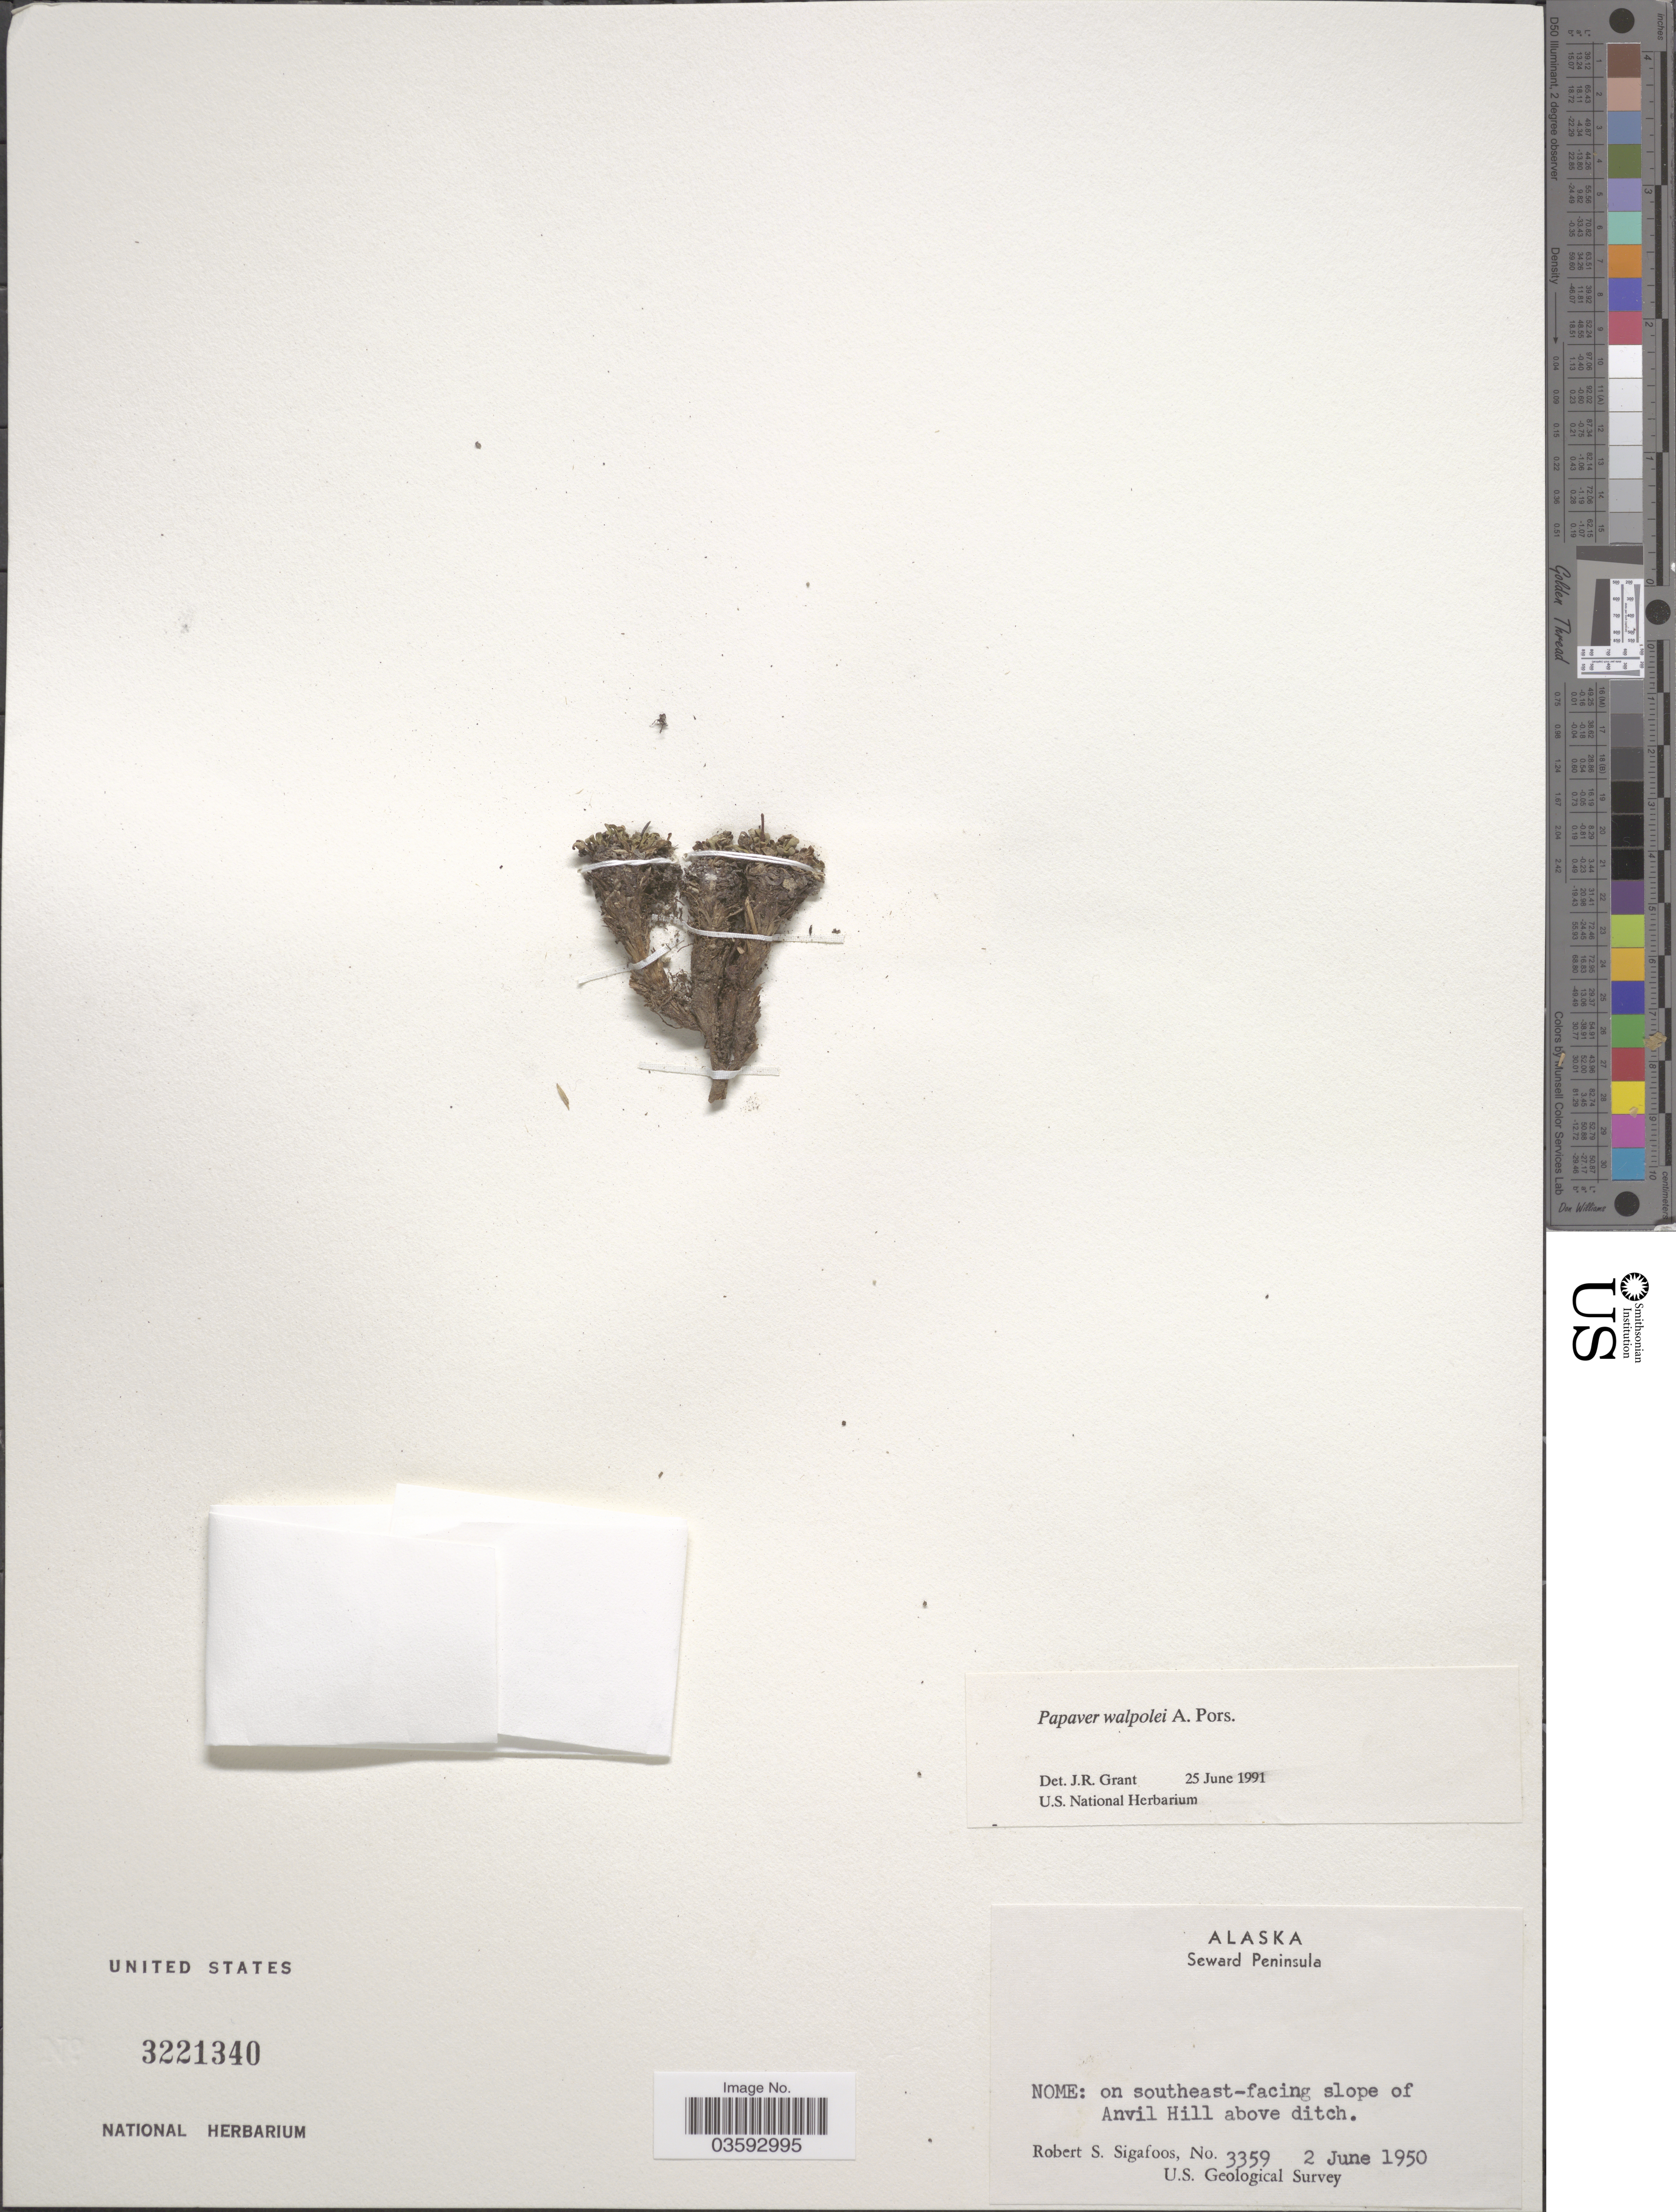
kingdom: Plantae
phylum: Tracheophyta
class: Magnoliopsida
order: Ranunculales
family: Papaveraceae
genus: Papaver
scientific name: Papaver walpolei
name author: A.E. Porsild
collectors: R. Sigafoos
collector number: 3359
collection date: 1950-06-02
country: United States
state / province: Alaska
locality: Seward Peninsula. Nome: on southeast-facing slope of Anvil Hill above ditch.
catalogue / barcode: US 3221340